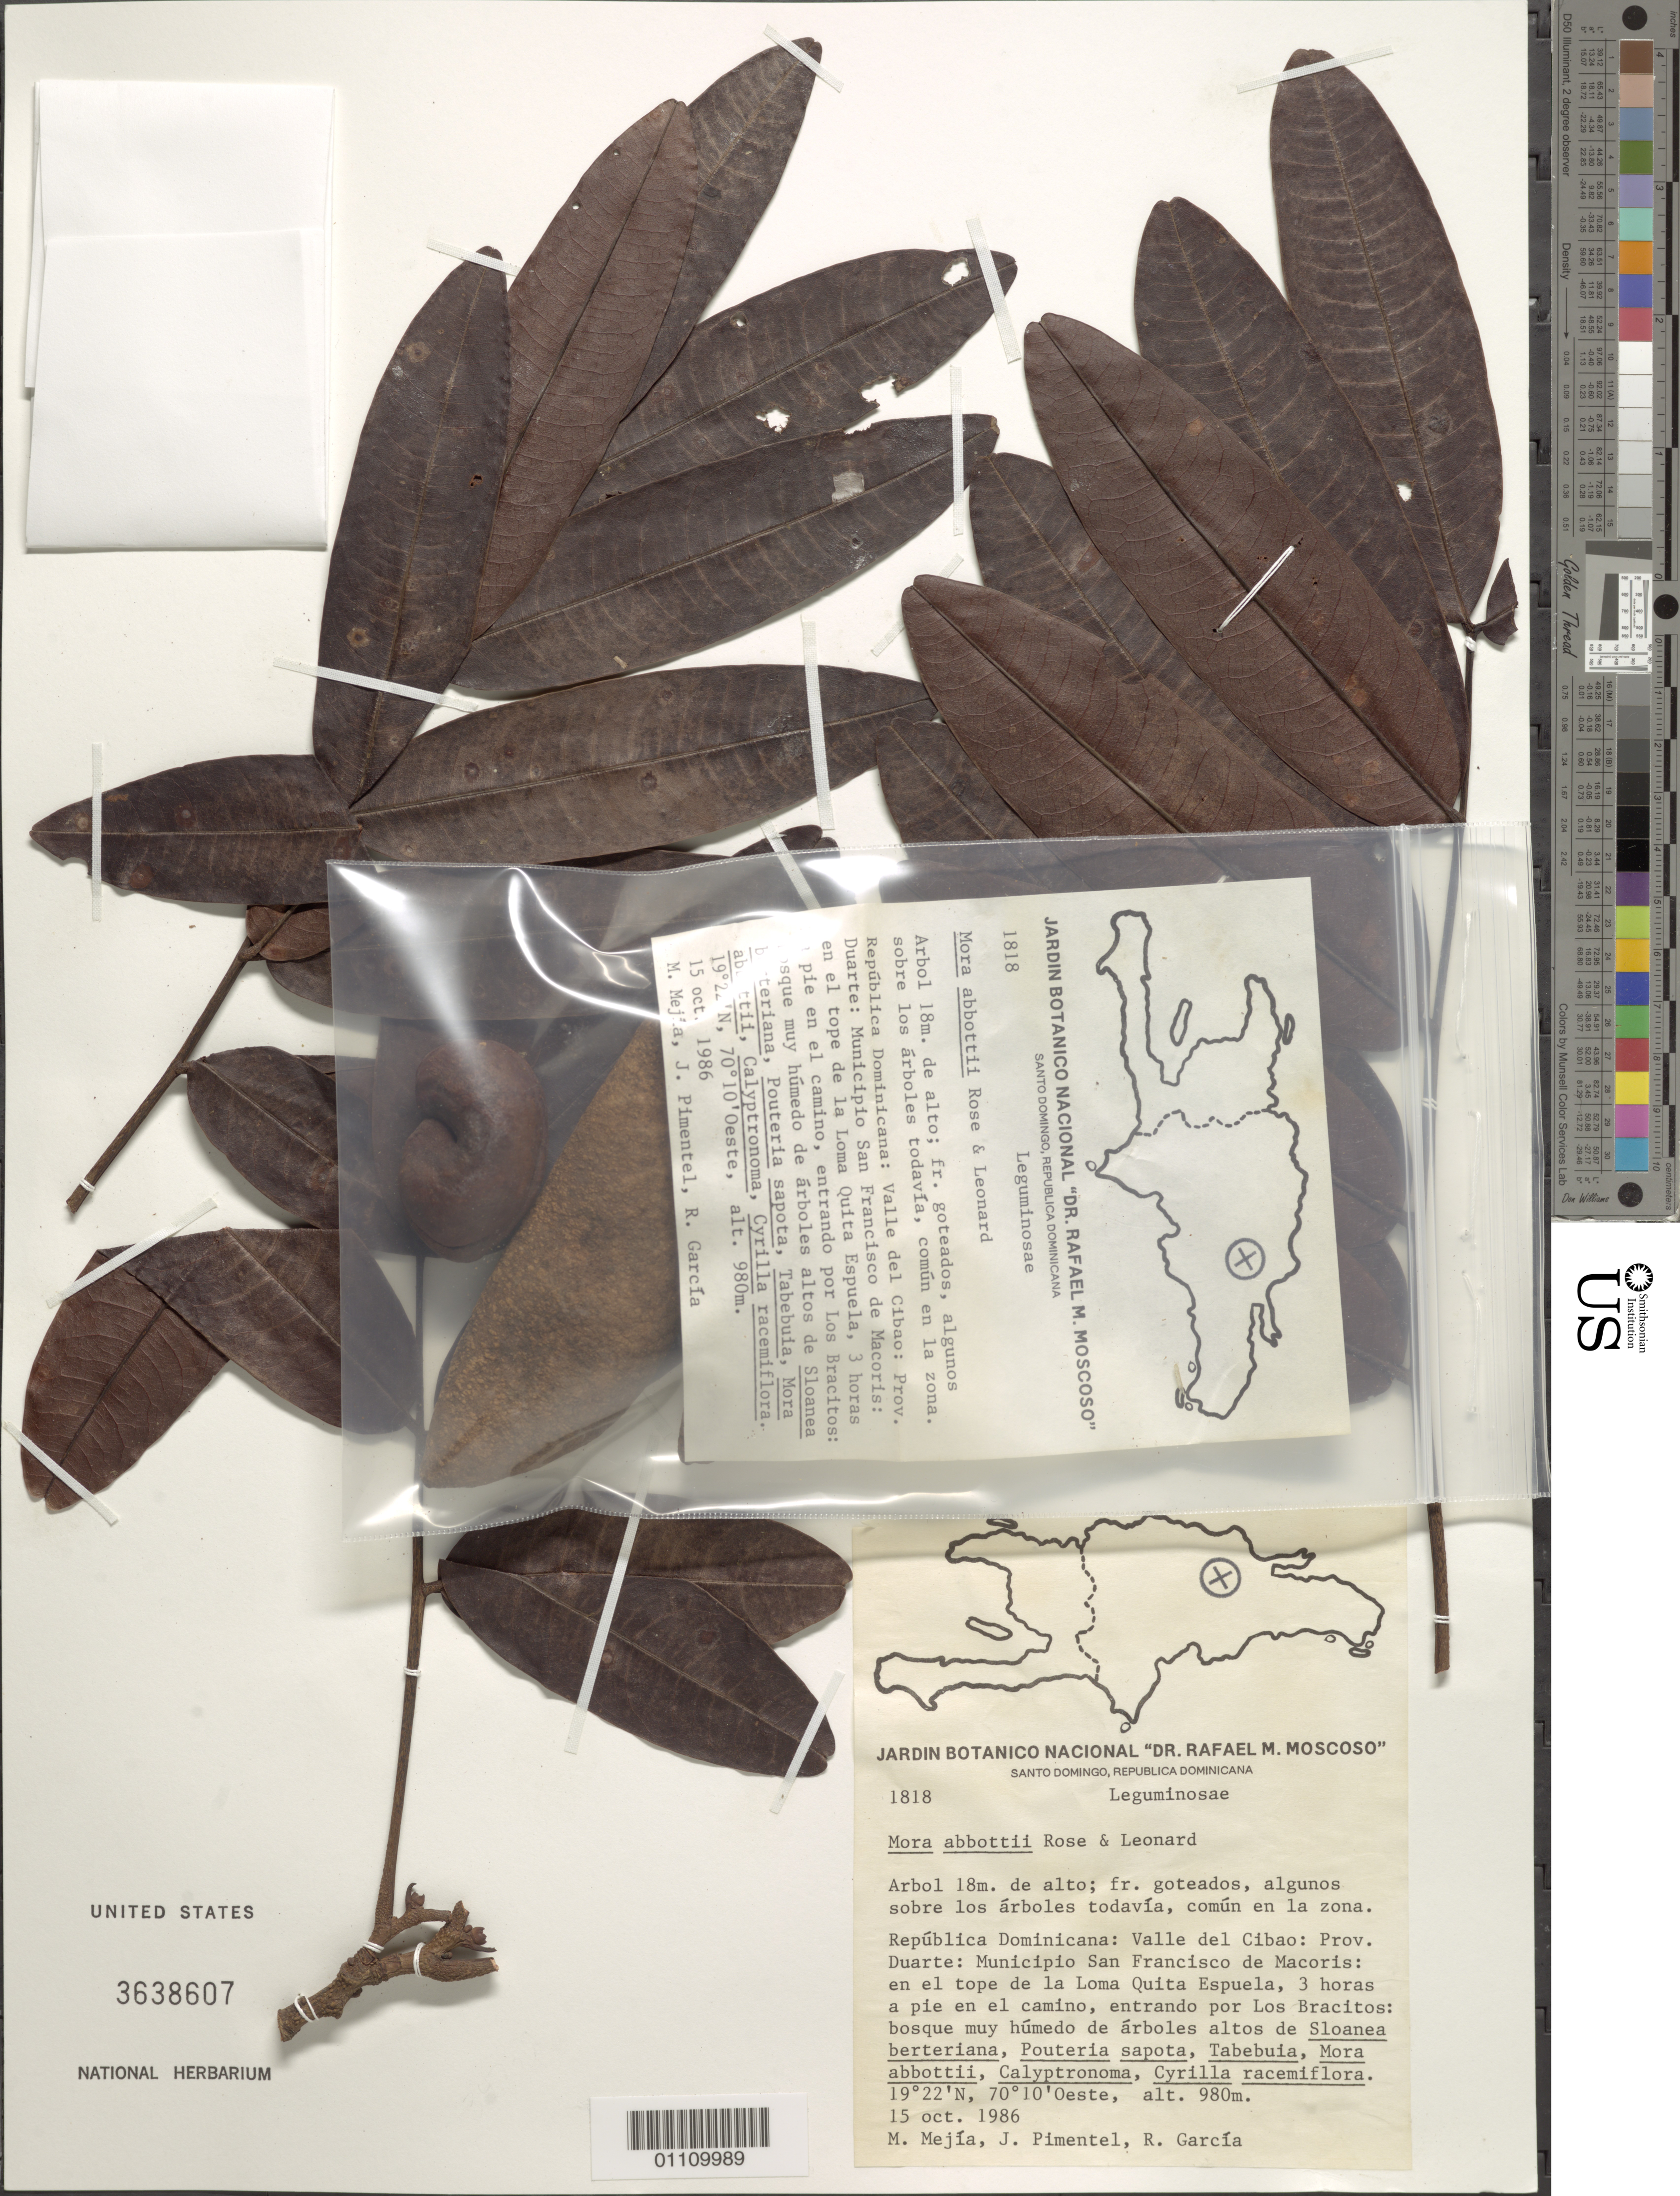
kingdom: Plantae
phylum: Tracheophyta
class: Magnoliopsida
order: Fabales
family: Fabaceae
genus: Mora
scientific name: Mora abbottii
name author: Rose & Leonard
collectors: M. Mejia, J. Pimentel & R. G. García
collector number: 1818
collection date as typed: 15 Oct 1986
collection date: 1986-10-15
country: Dominican Republic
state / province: Duarte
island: Hispaniola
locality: Valle del Cibao, Municipio San Francisco de Macoris; en el tope de la Loma Quita Espuela, 3 horas a pie en el camino, entrando por Los Bracítos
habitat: Bosque muy húmedo de árboles altos de Sloanea berteriana, Pouteria sapota, Tabebuia, Mora abbottii, Calyptronoma, Cyrilla racemiflora; común en la zona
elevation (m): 980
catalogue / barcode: US 3638607